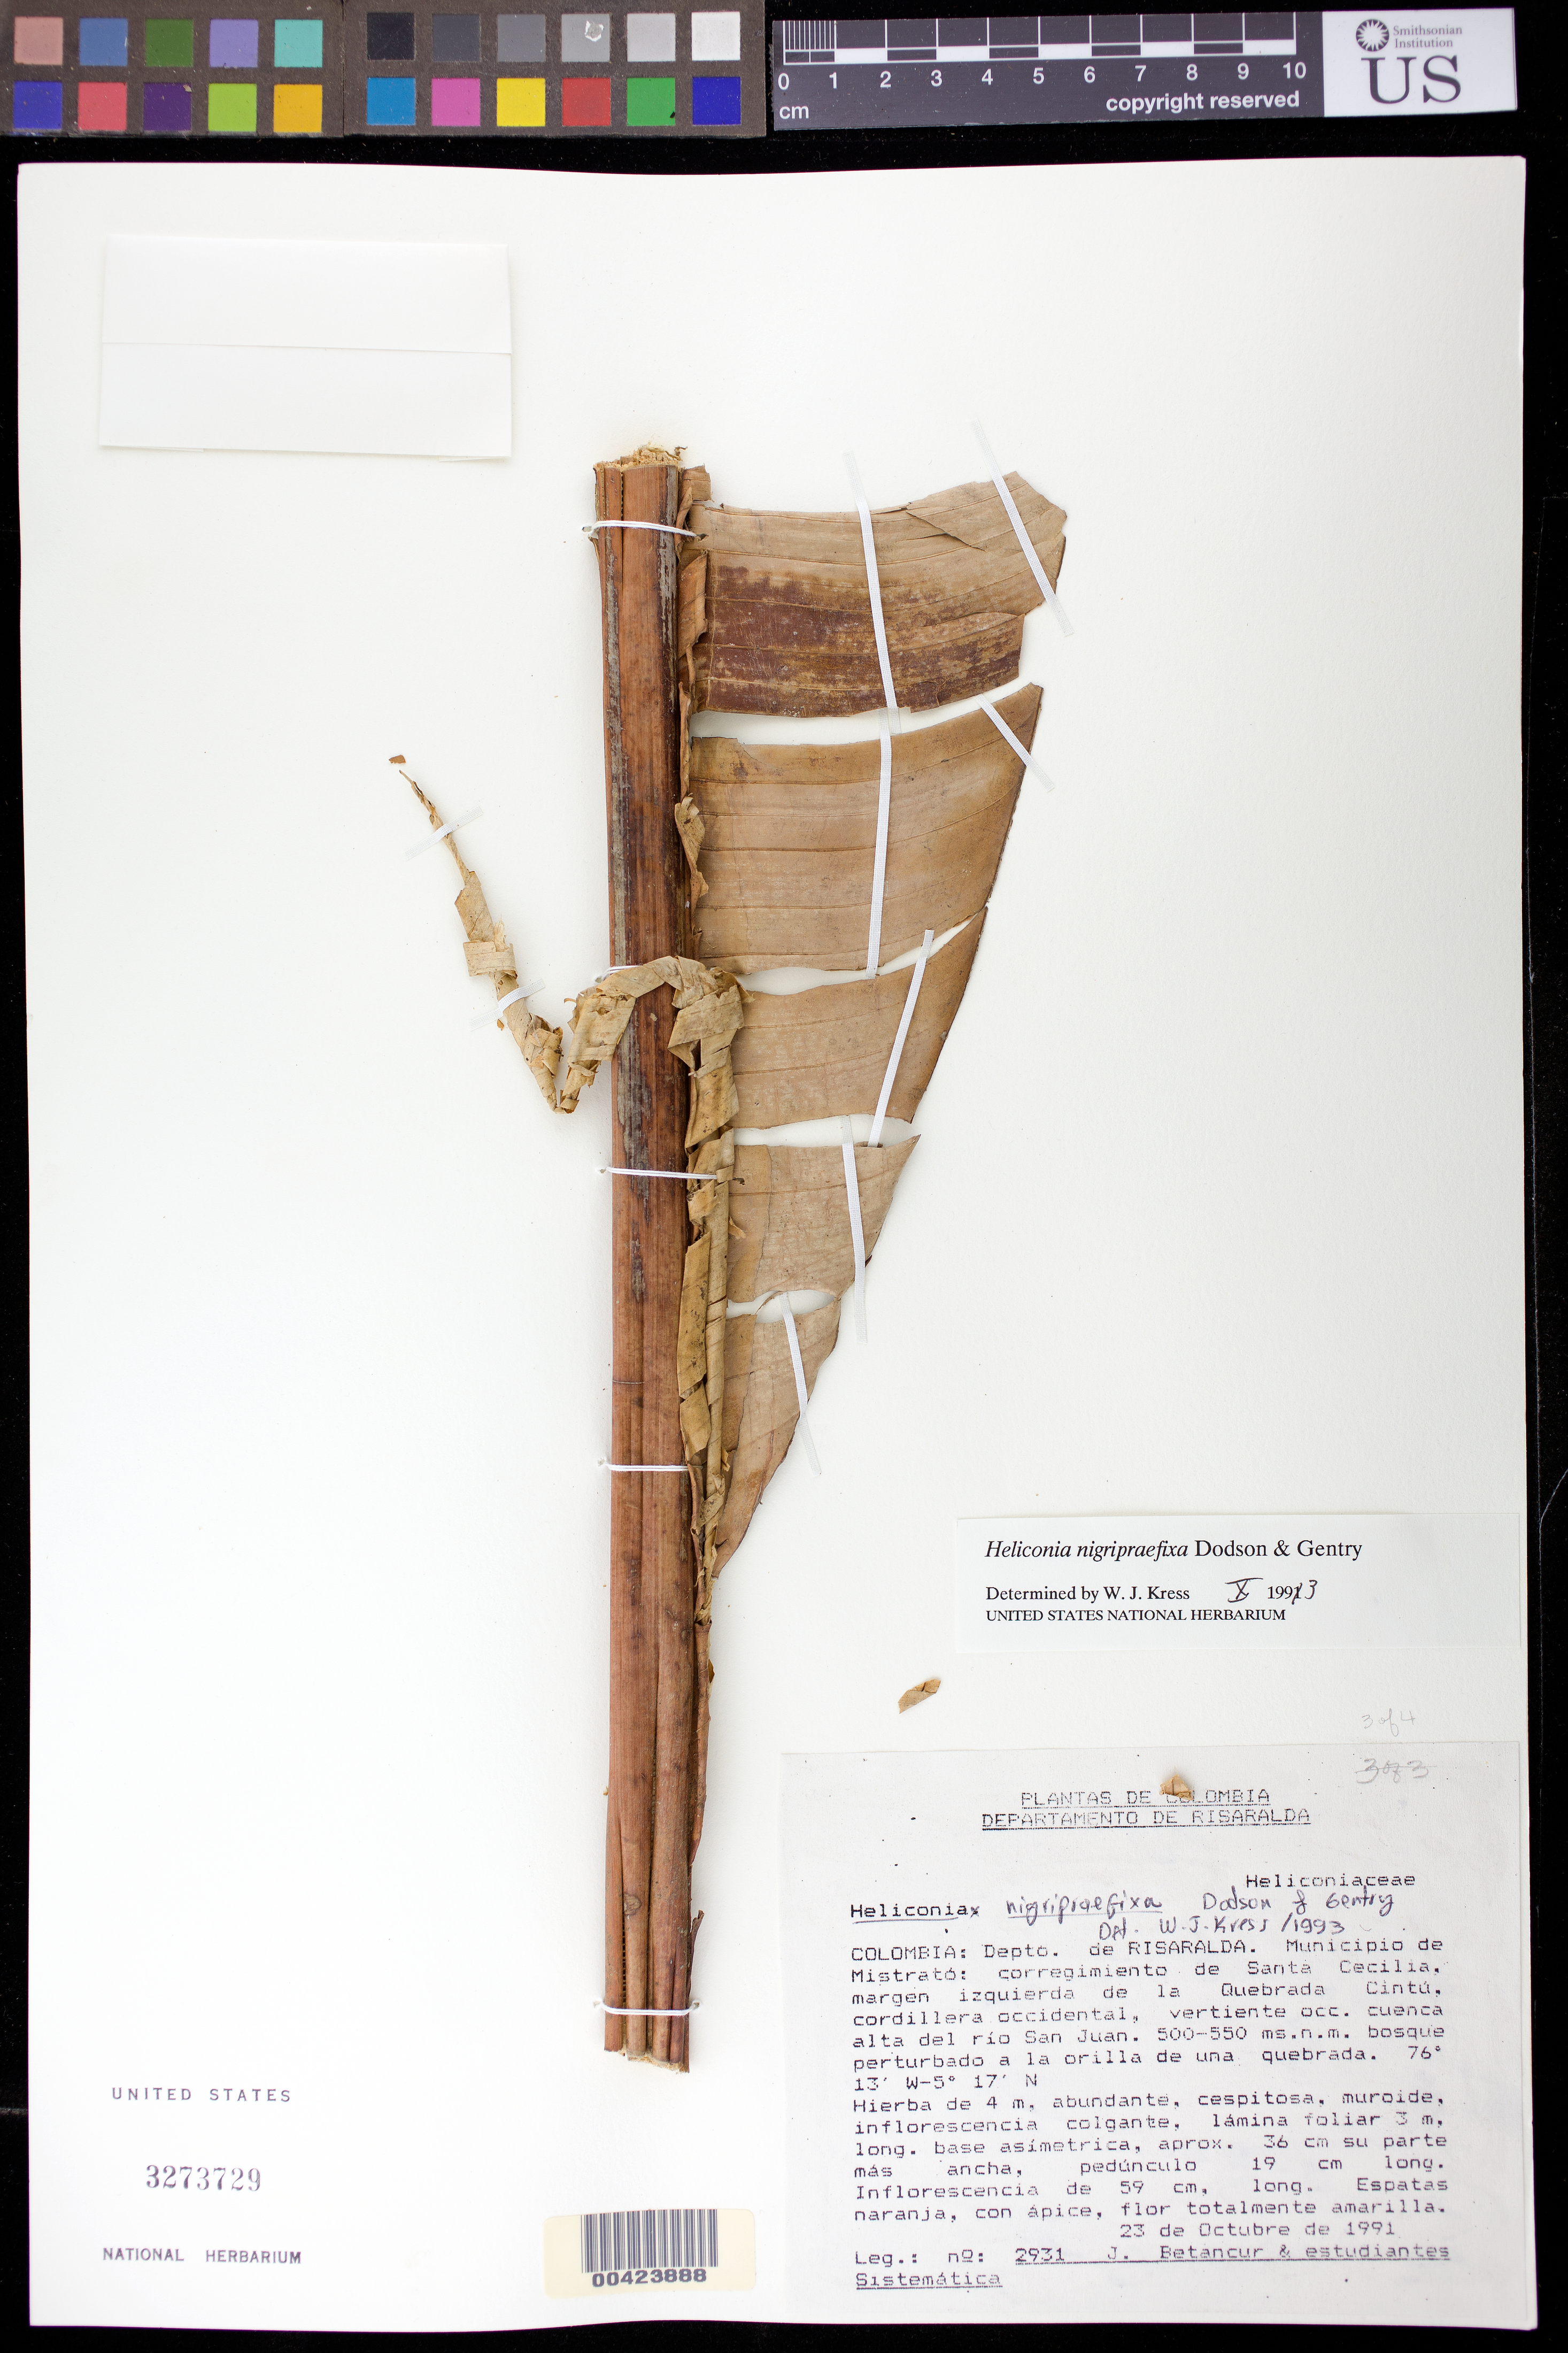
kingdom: Plantae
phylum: Tracheophyta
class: Liliopsida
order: Zingiberales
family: Heliconiaceae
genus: Heliconia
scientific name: Heliconia nigripraefixa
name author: Dodson & Gentry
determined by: Kress, W. J., (US), Smithsonian Institution - National Museum of Natural History (UNITED STATES)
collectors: J. C. Betancur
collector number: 2931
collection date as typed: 23 Oct 1991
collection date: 1991-10-23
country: Colombia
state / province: Risaralda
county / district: Mistrató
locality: Corregimento de Santa Cecilia; Quebrada Cintu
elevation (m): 500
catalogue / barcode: US 3273729